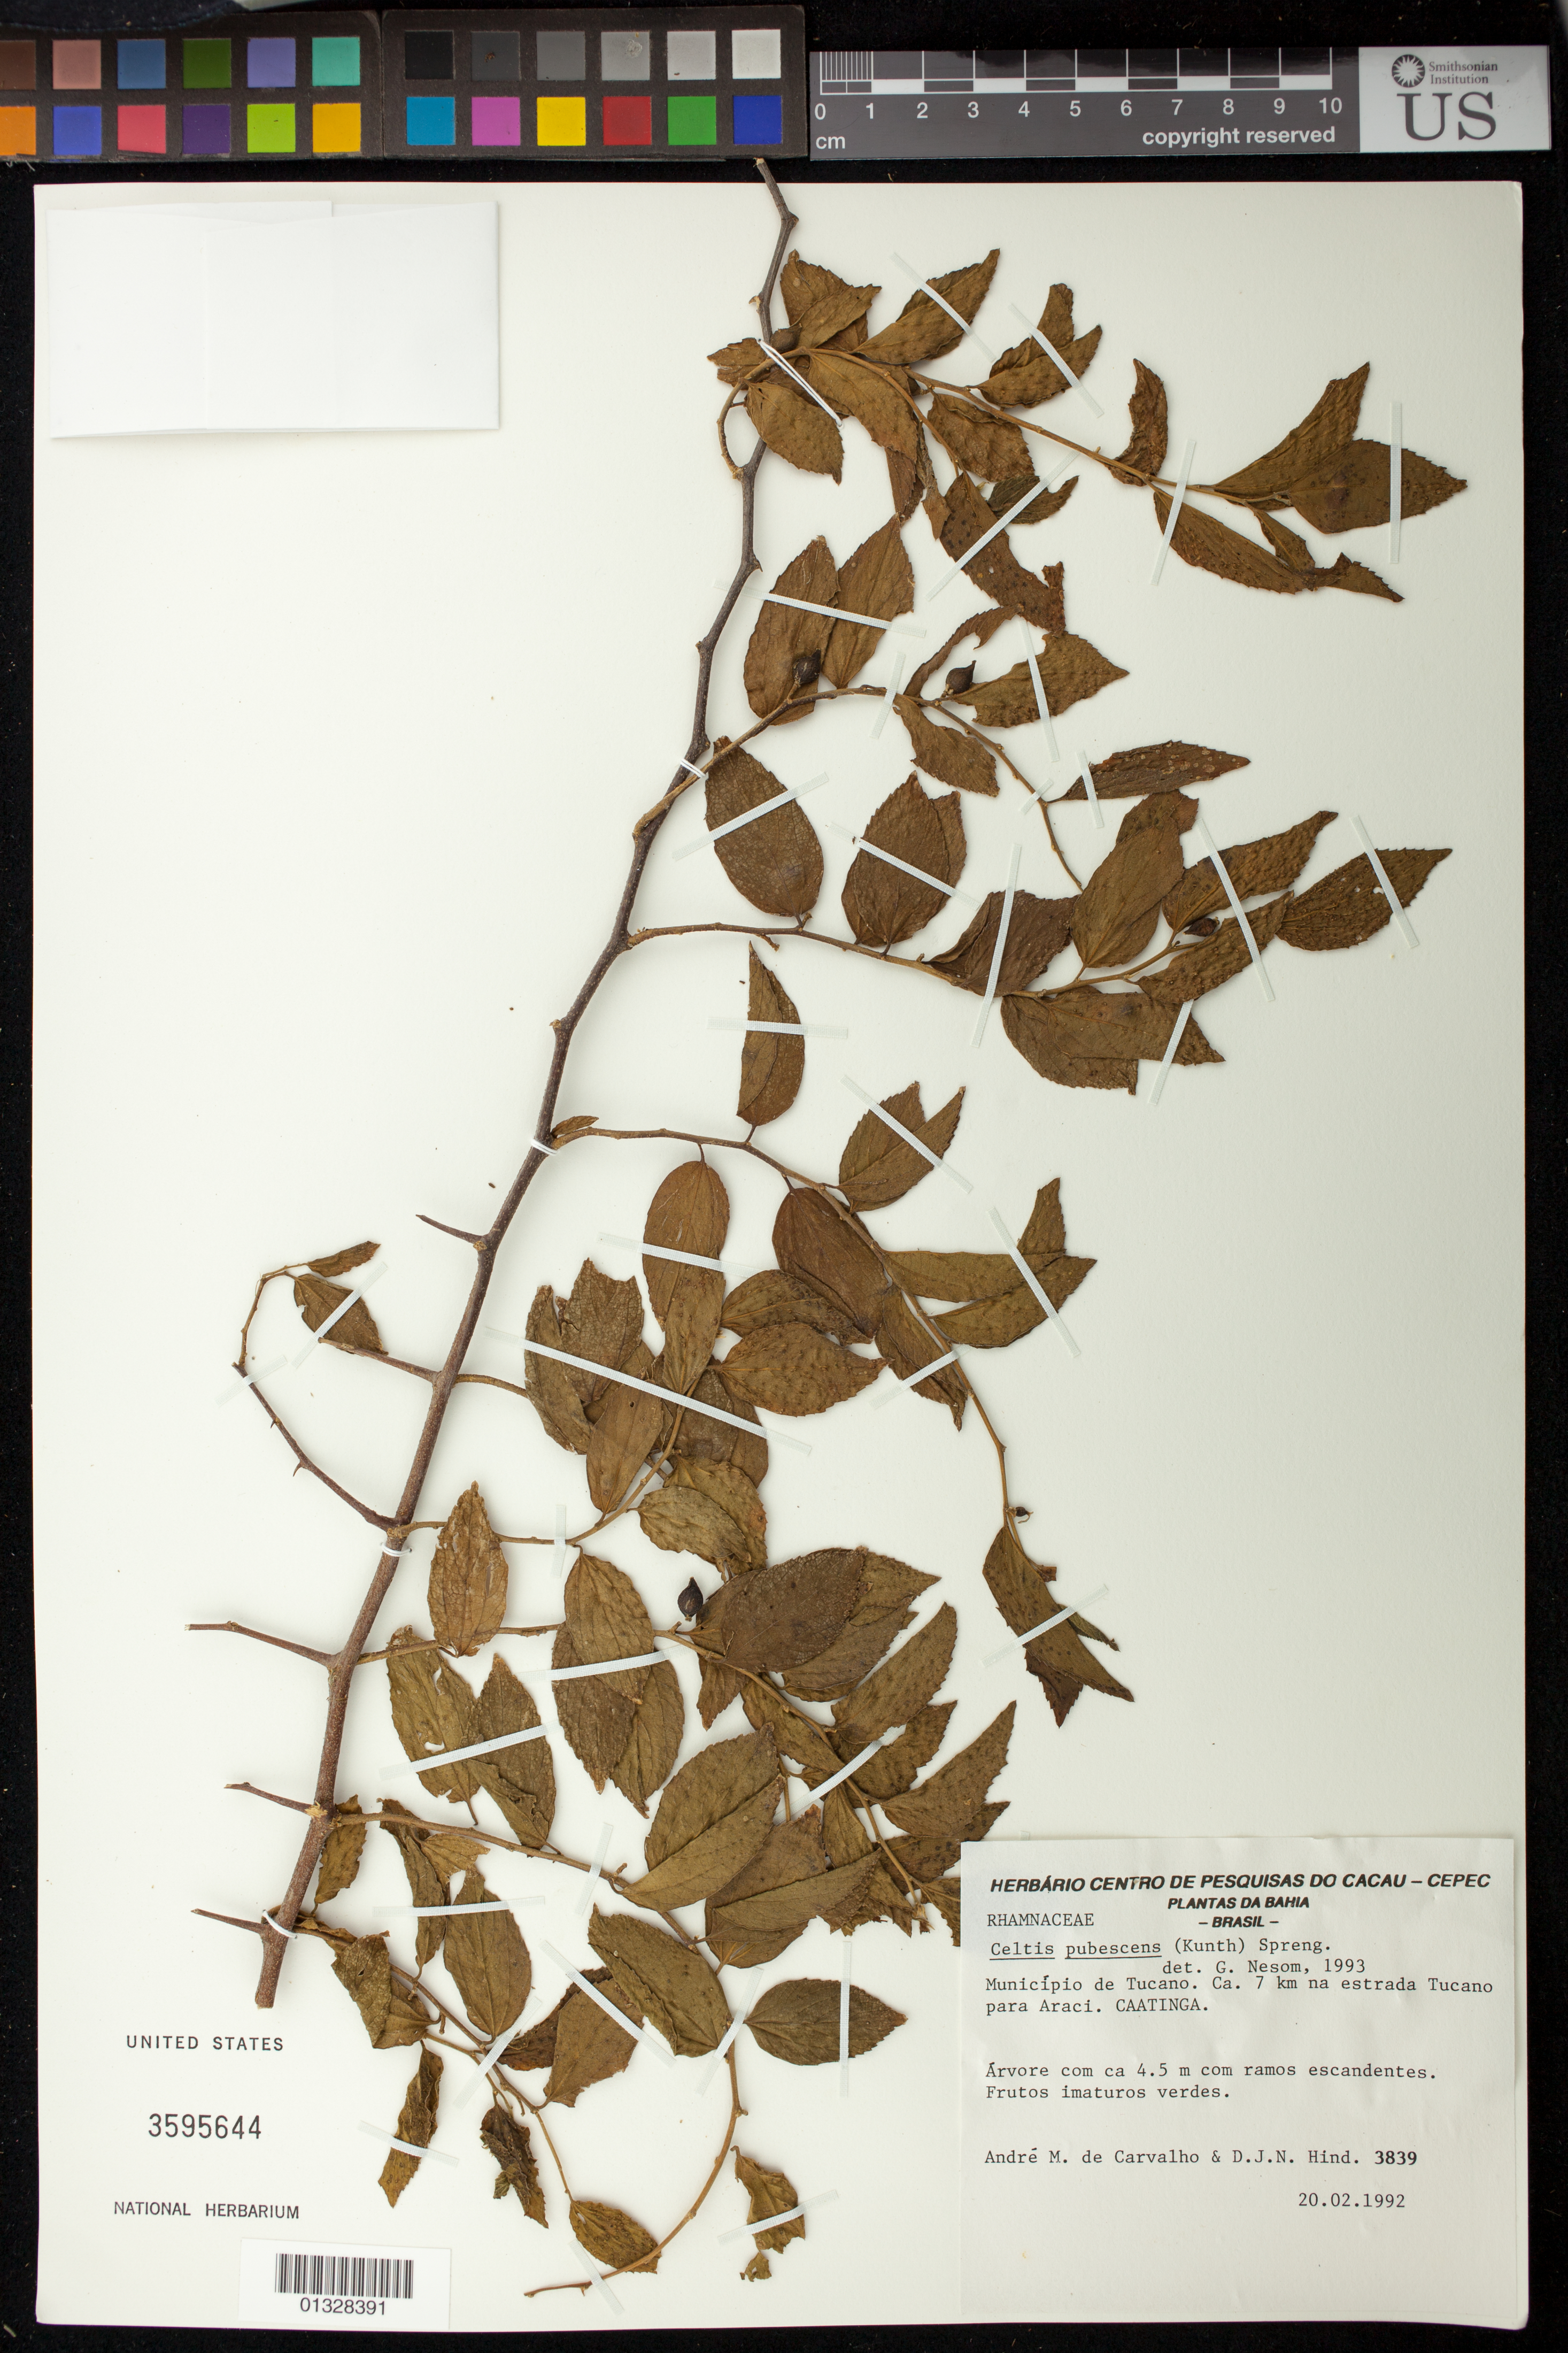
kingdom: Plantae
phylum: Tracheophyta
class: Magnoliopsida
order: Rosales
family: Cannabaceae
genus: Celtis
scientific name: Celtis pubescens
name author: (Kunth) Spreng.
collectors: A. M. Carvalho & D. J. N. Hind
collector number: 3839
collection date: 1992-02-20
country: Brazil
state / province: Bahia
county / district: Tucano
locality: Ca. 7km na estrada Tucano para Araci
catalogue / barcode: US 3595644